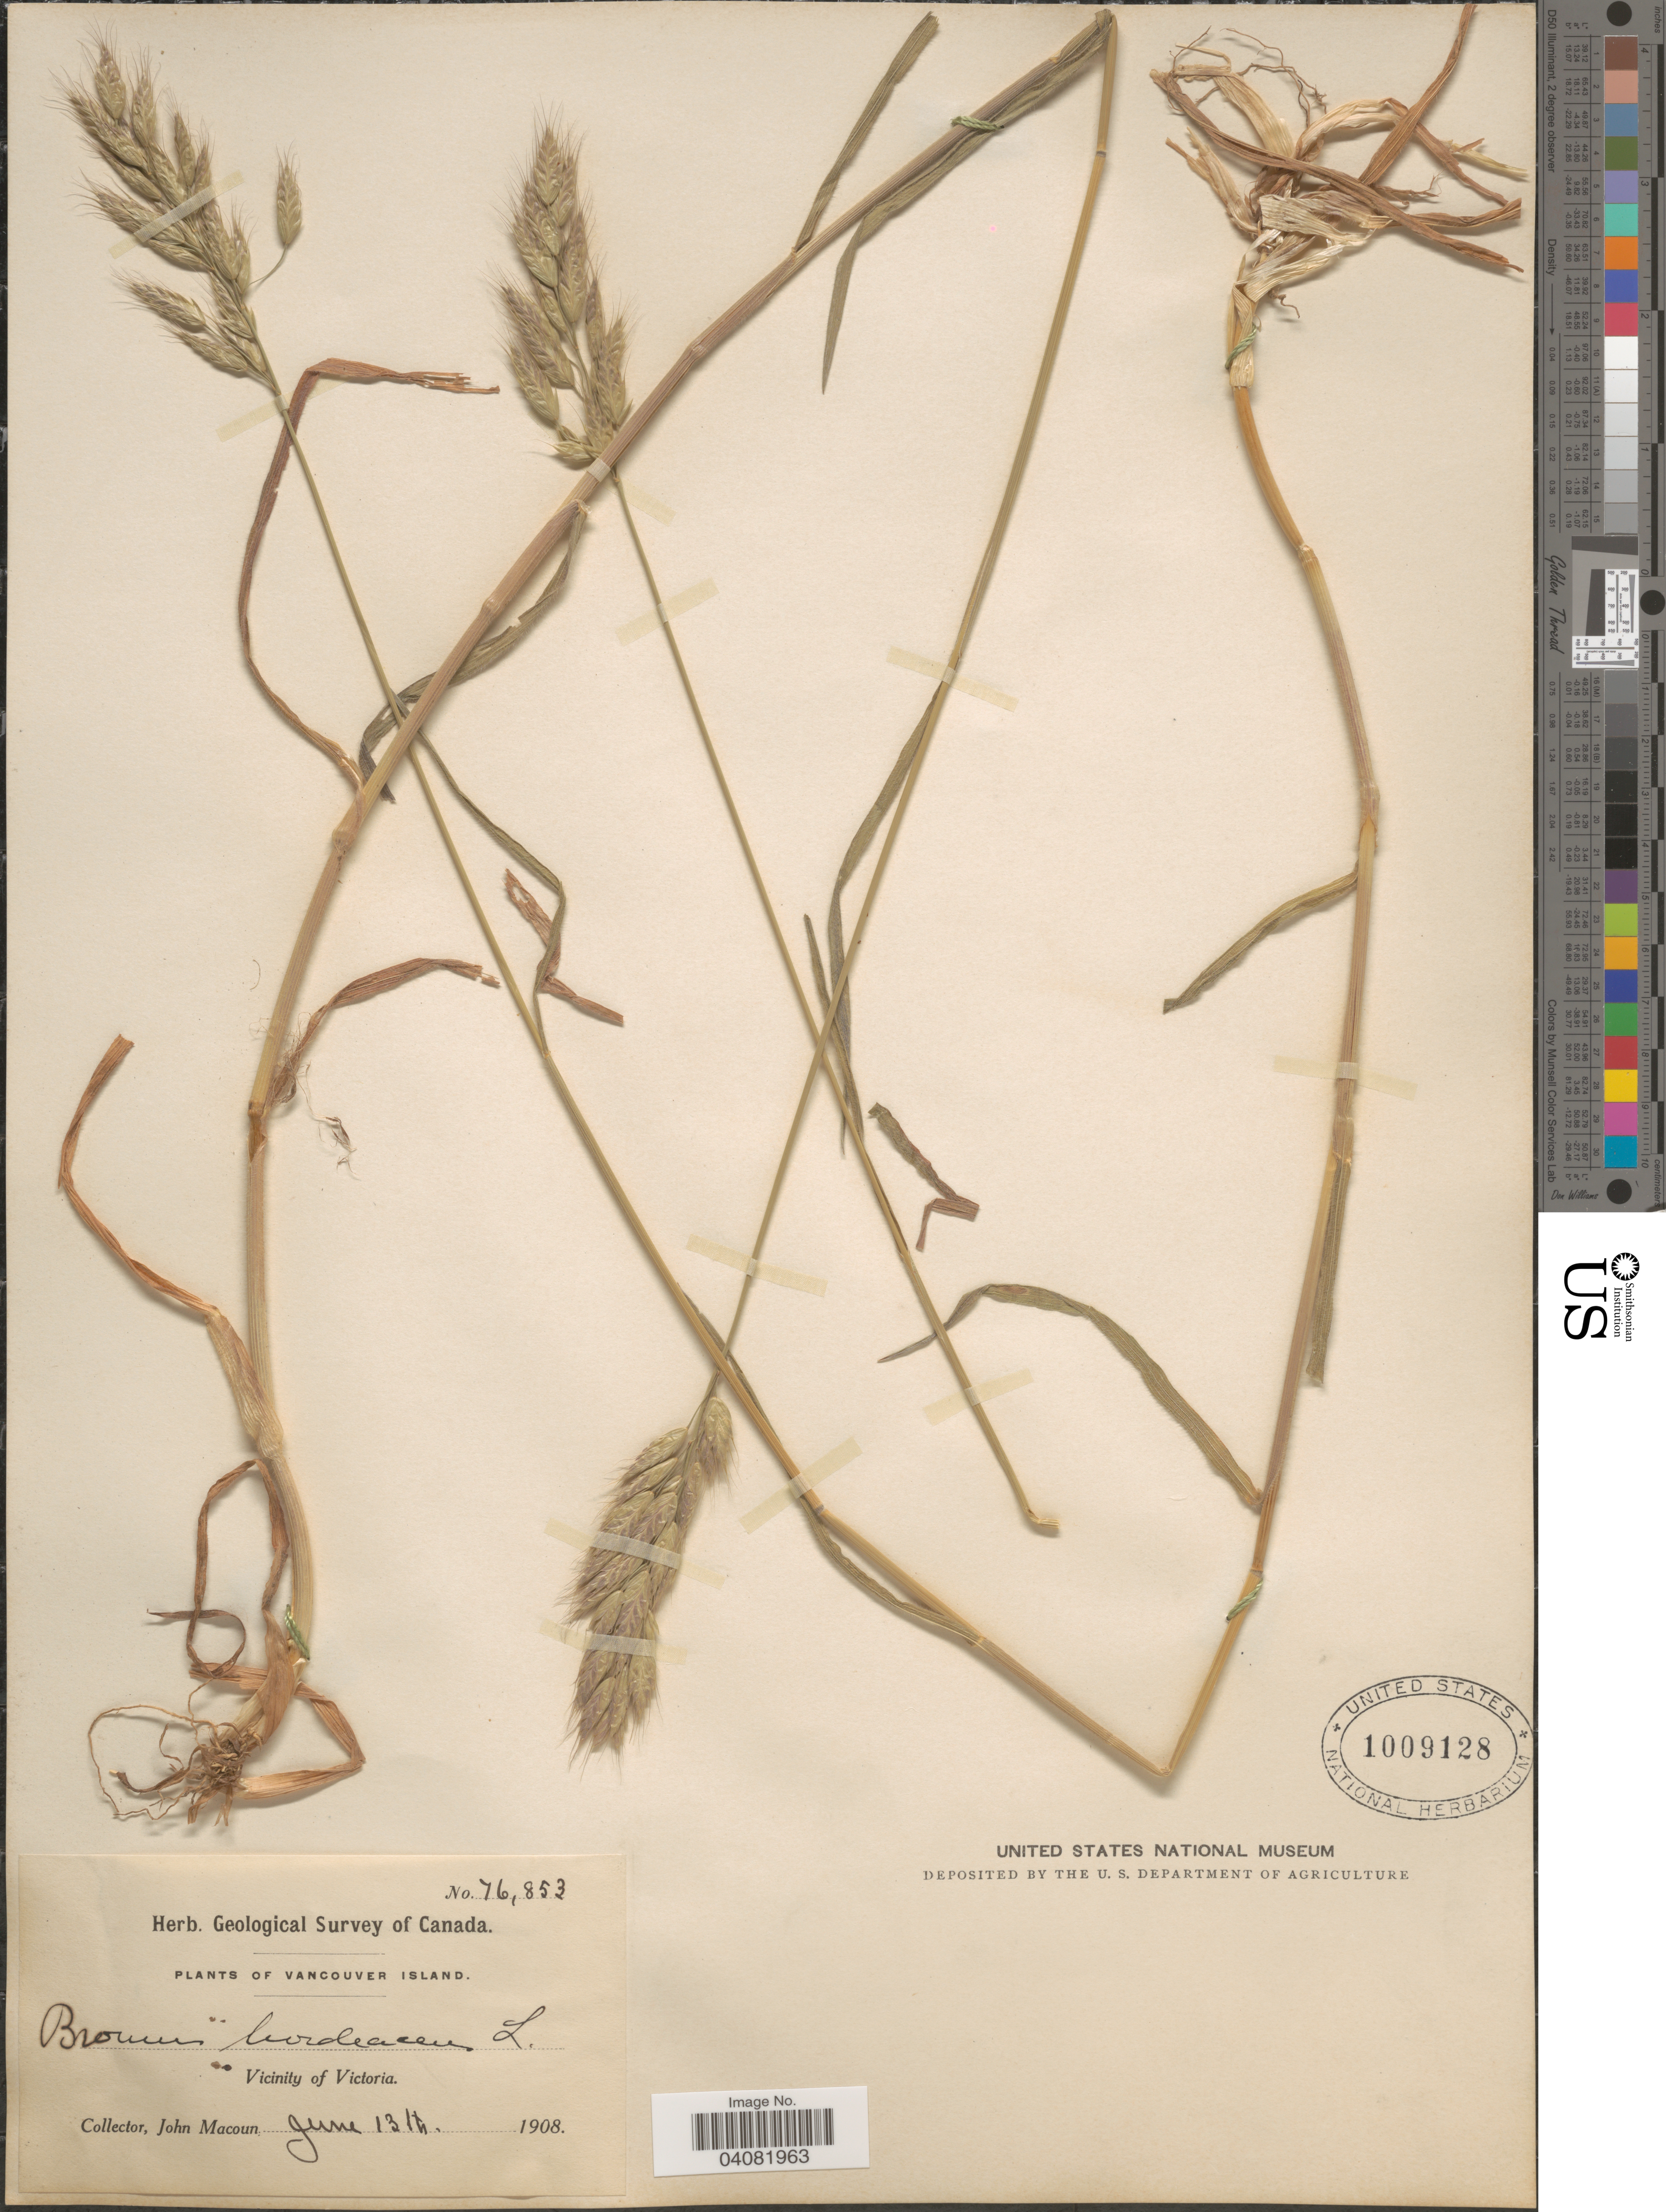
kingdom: Plantae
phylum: Tracheophyta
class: Liliopsida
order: Poales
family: Poaceae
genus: Bromus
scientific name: Bromus hordeaceus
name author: L.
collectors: J. Macoun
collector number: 76853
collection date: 1908-06-13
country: Canada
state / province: British Columbia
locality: Herb. Geological Survey of Canada. Vancouver Island. Vicinity of Victoria.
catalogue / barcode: US 1009128